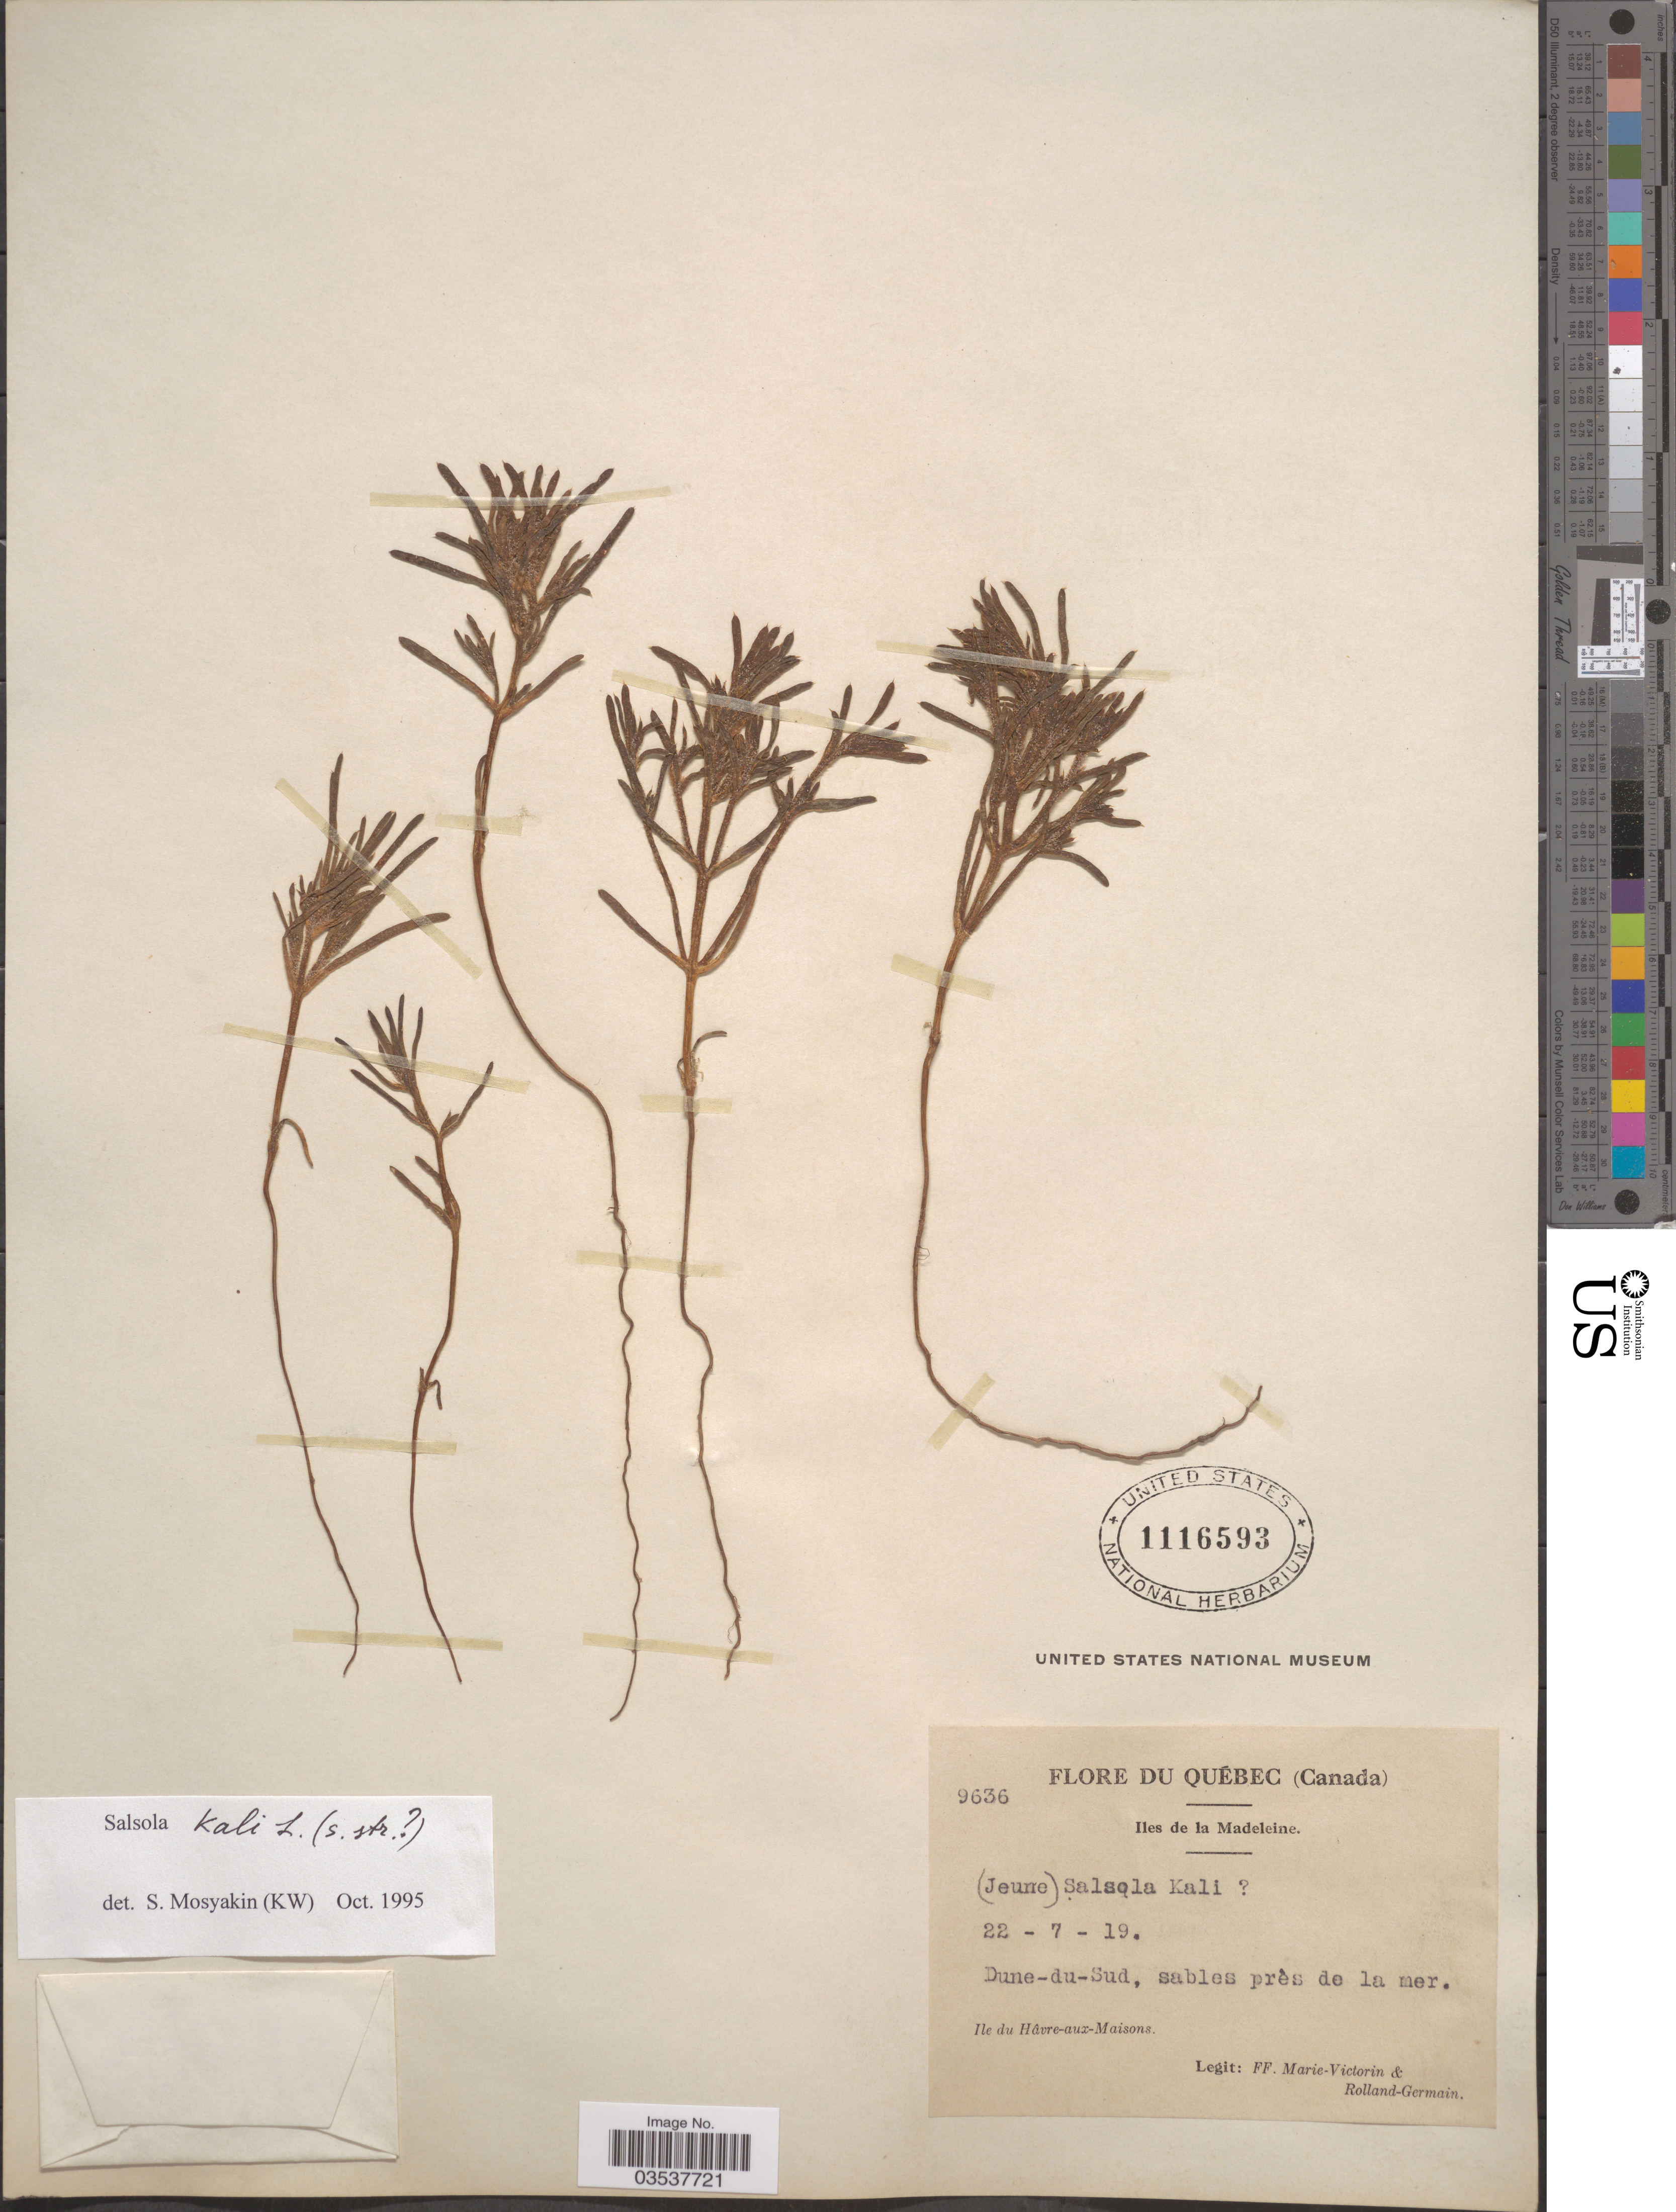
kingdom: Plantae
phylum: Tracheophyta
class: Magnoliopsida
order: Caryophyllales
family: Amaranthaceae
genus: Salsola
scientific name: Salsola kali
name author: L.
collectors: F. Marie-Victorin & Rolland-Germain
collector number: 9636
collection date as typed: Transcribed d/m/y: 22/7/19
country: Canada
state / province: Quebec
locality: Iles de la Madeleine. Dune-du-Sud, sables près de la mer. Ile du Hâvre-aux-Maisons.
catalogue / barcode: US 1116593